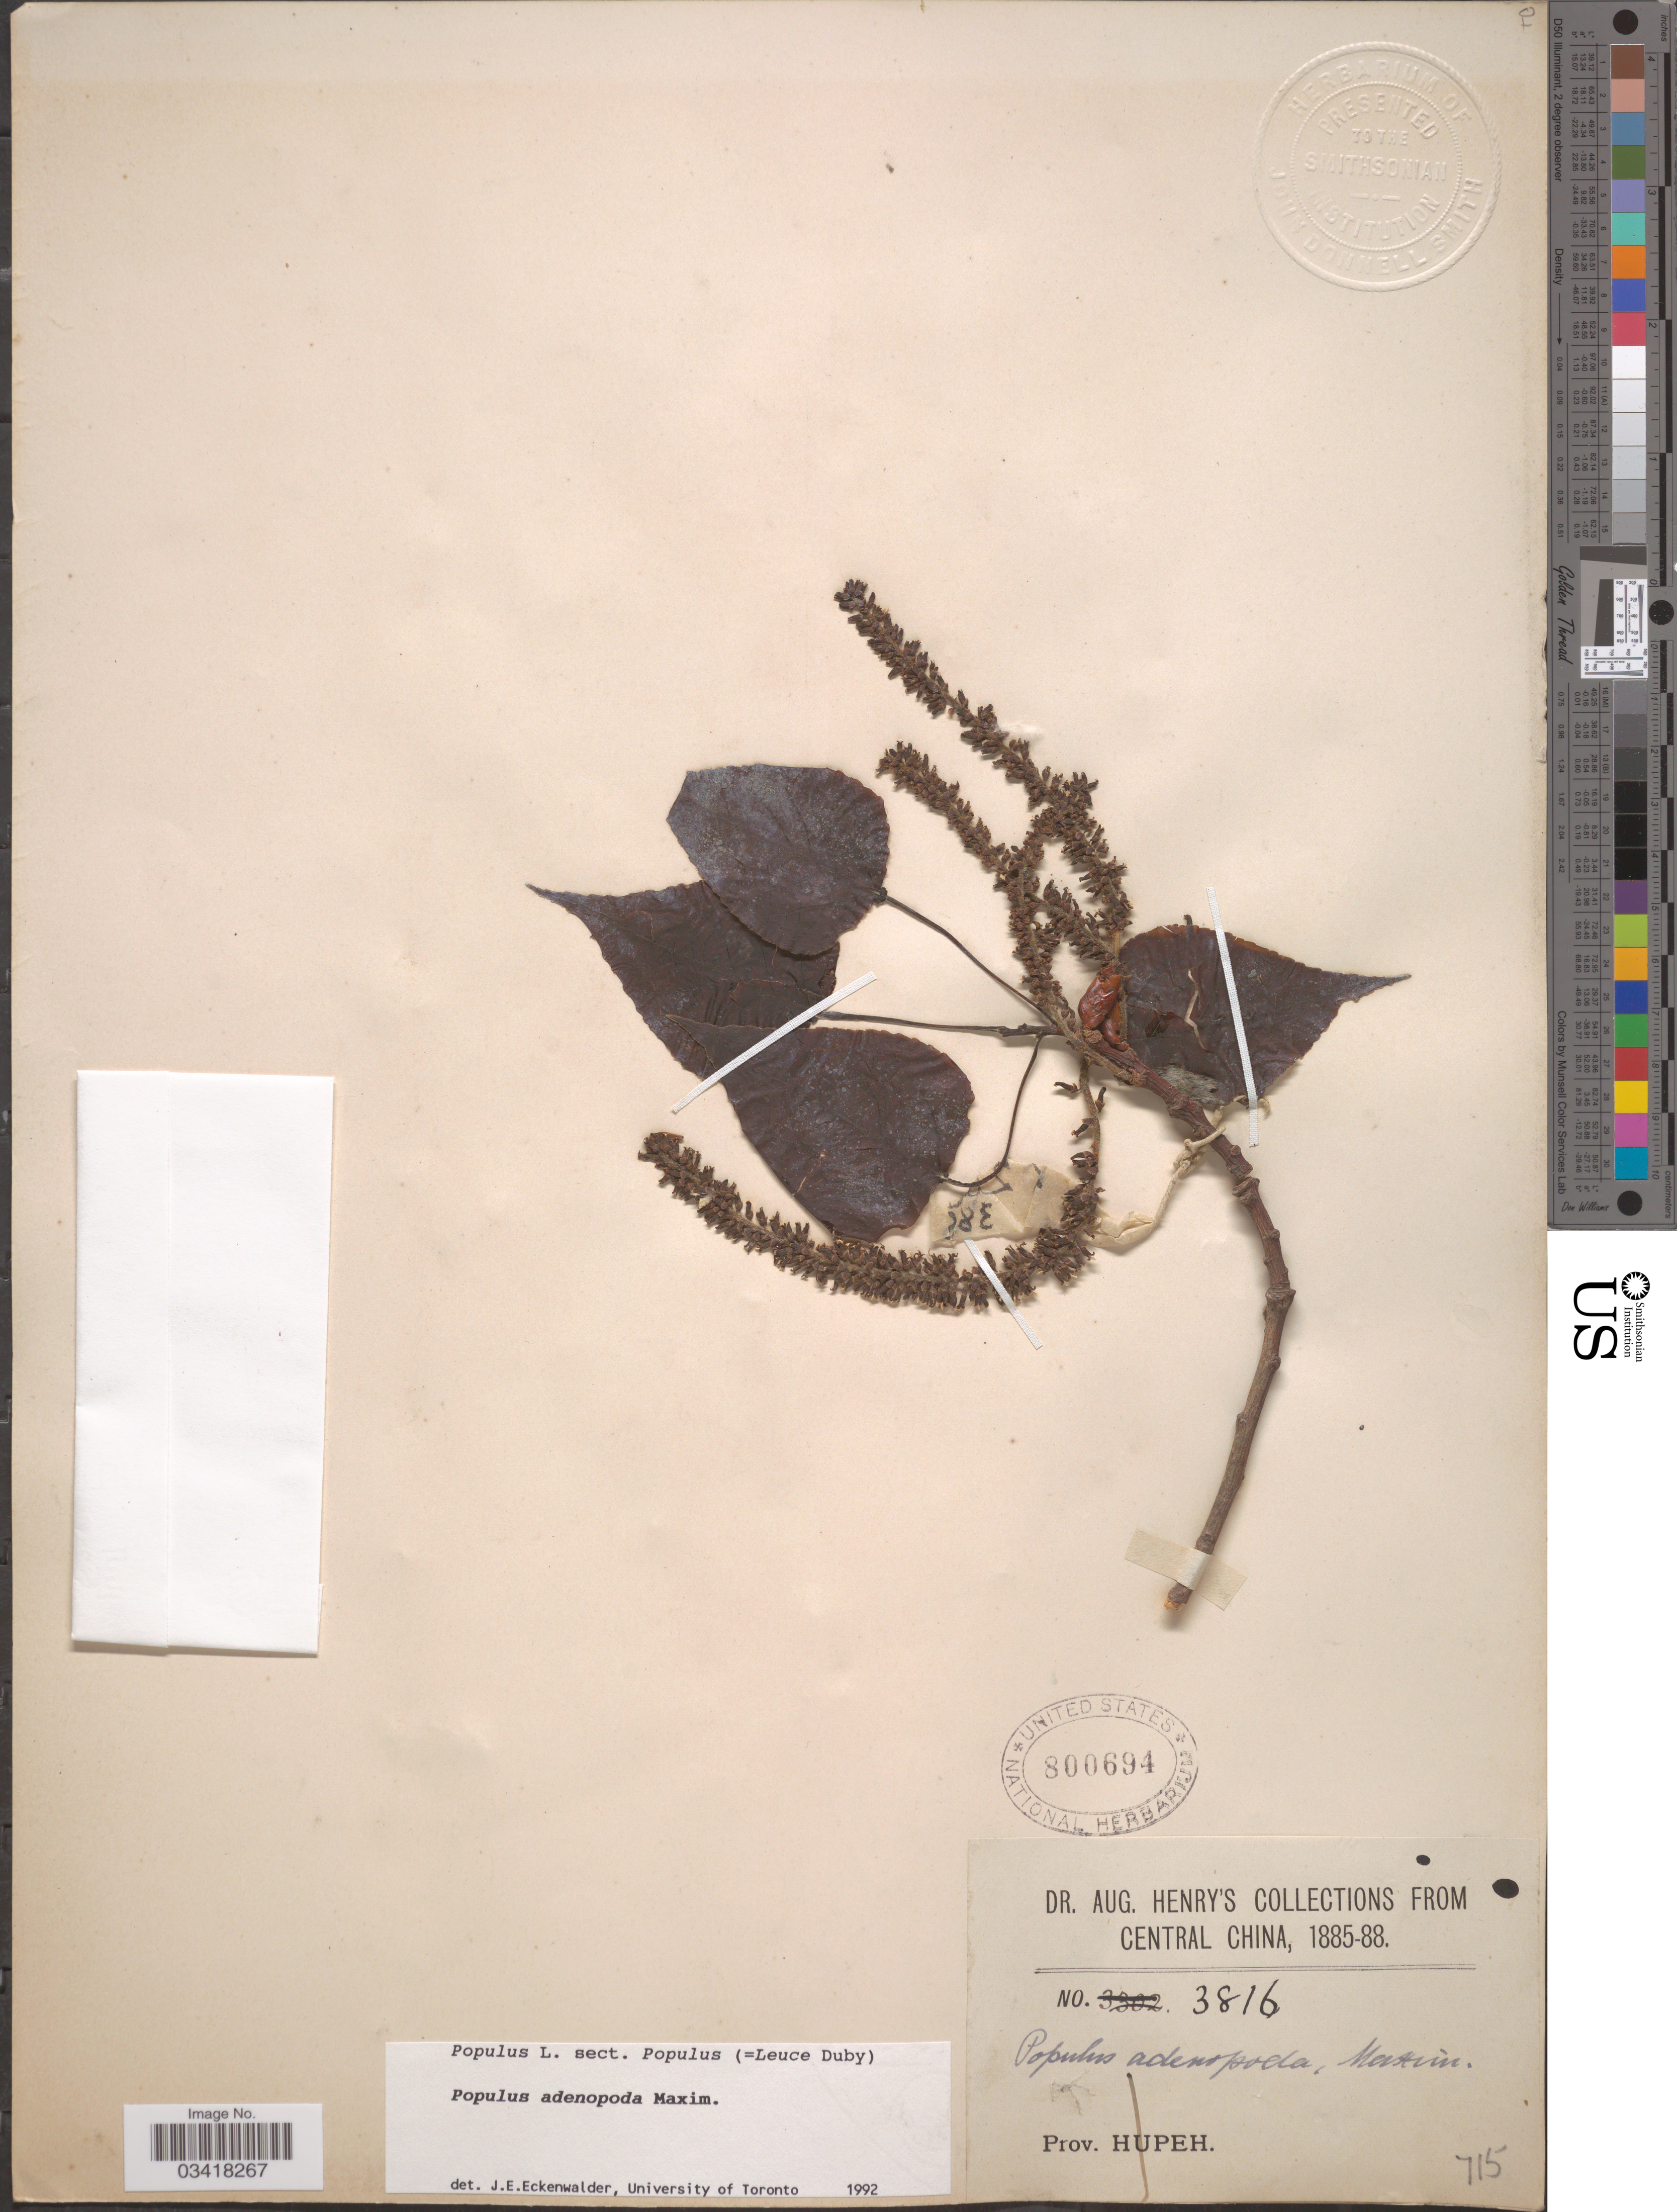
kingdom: Plantae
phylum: Tracheophyta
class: Magnoliopsida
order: Malpighiales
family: Salicaceae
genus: Populus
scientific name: Populus adenopoda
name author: Maxim.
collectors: A. Henry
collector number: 3816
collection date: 1885/1888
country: China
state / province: Hubei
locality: Central China. Prov. Hupeh.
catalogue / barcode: US 800694